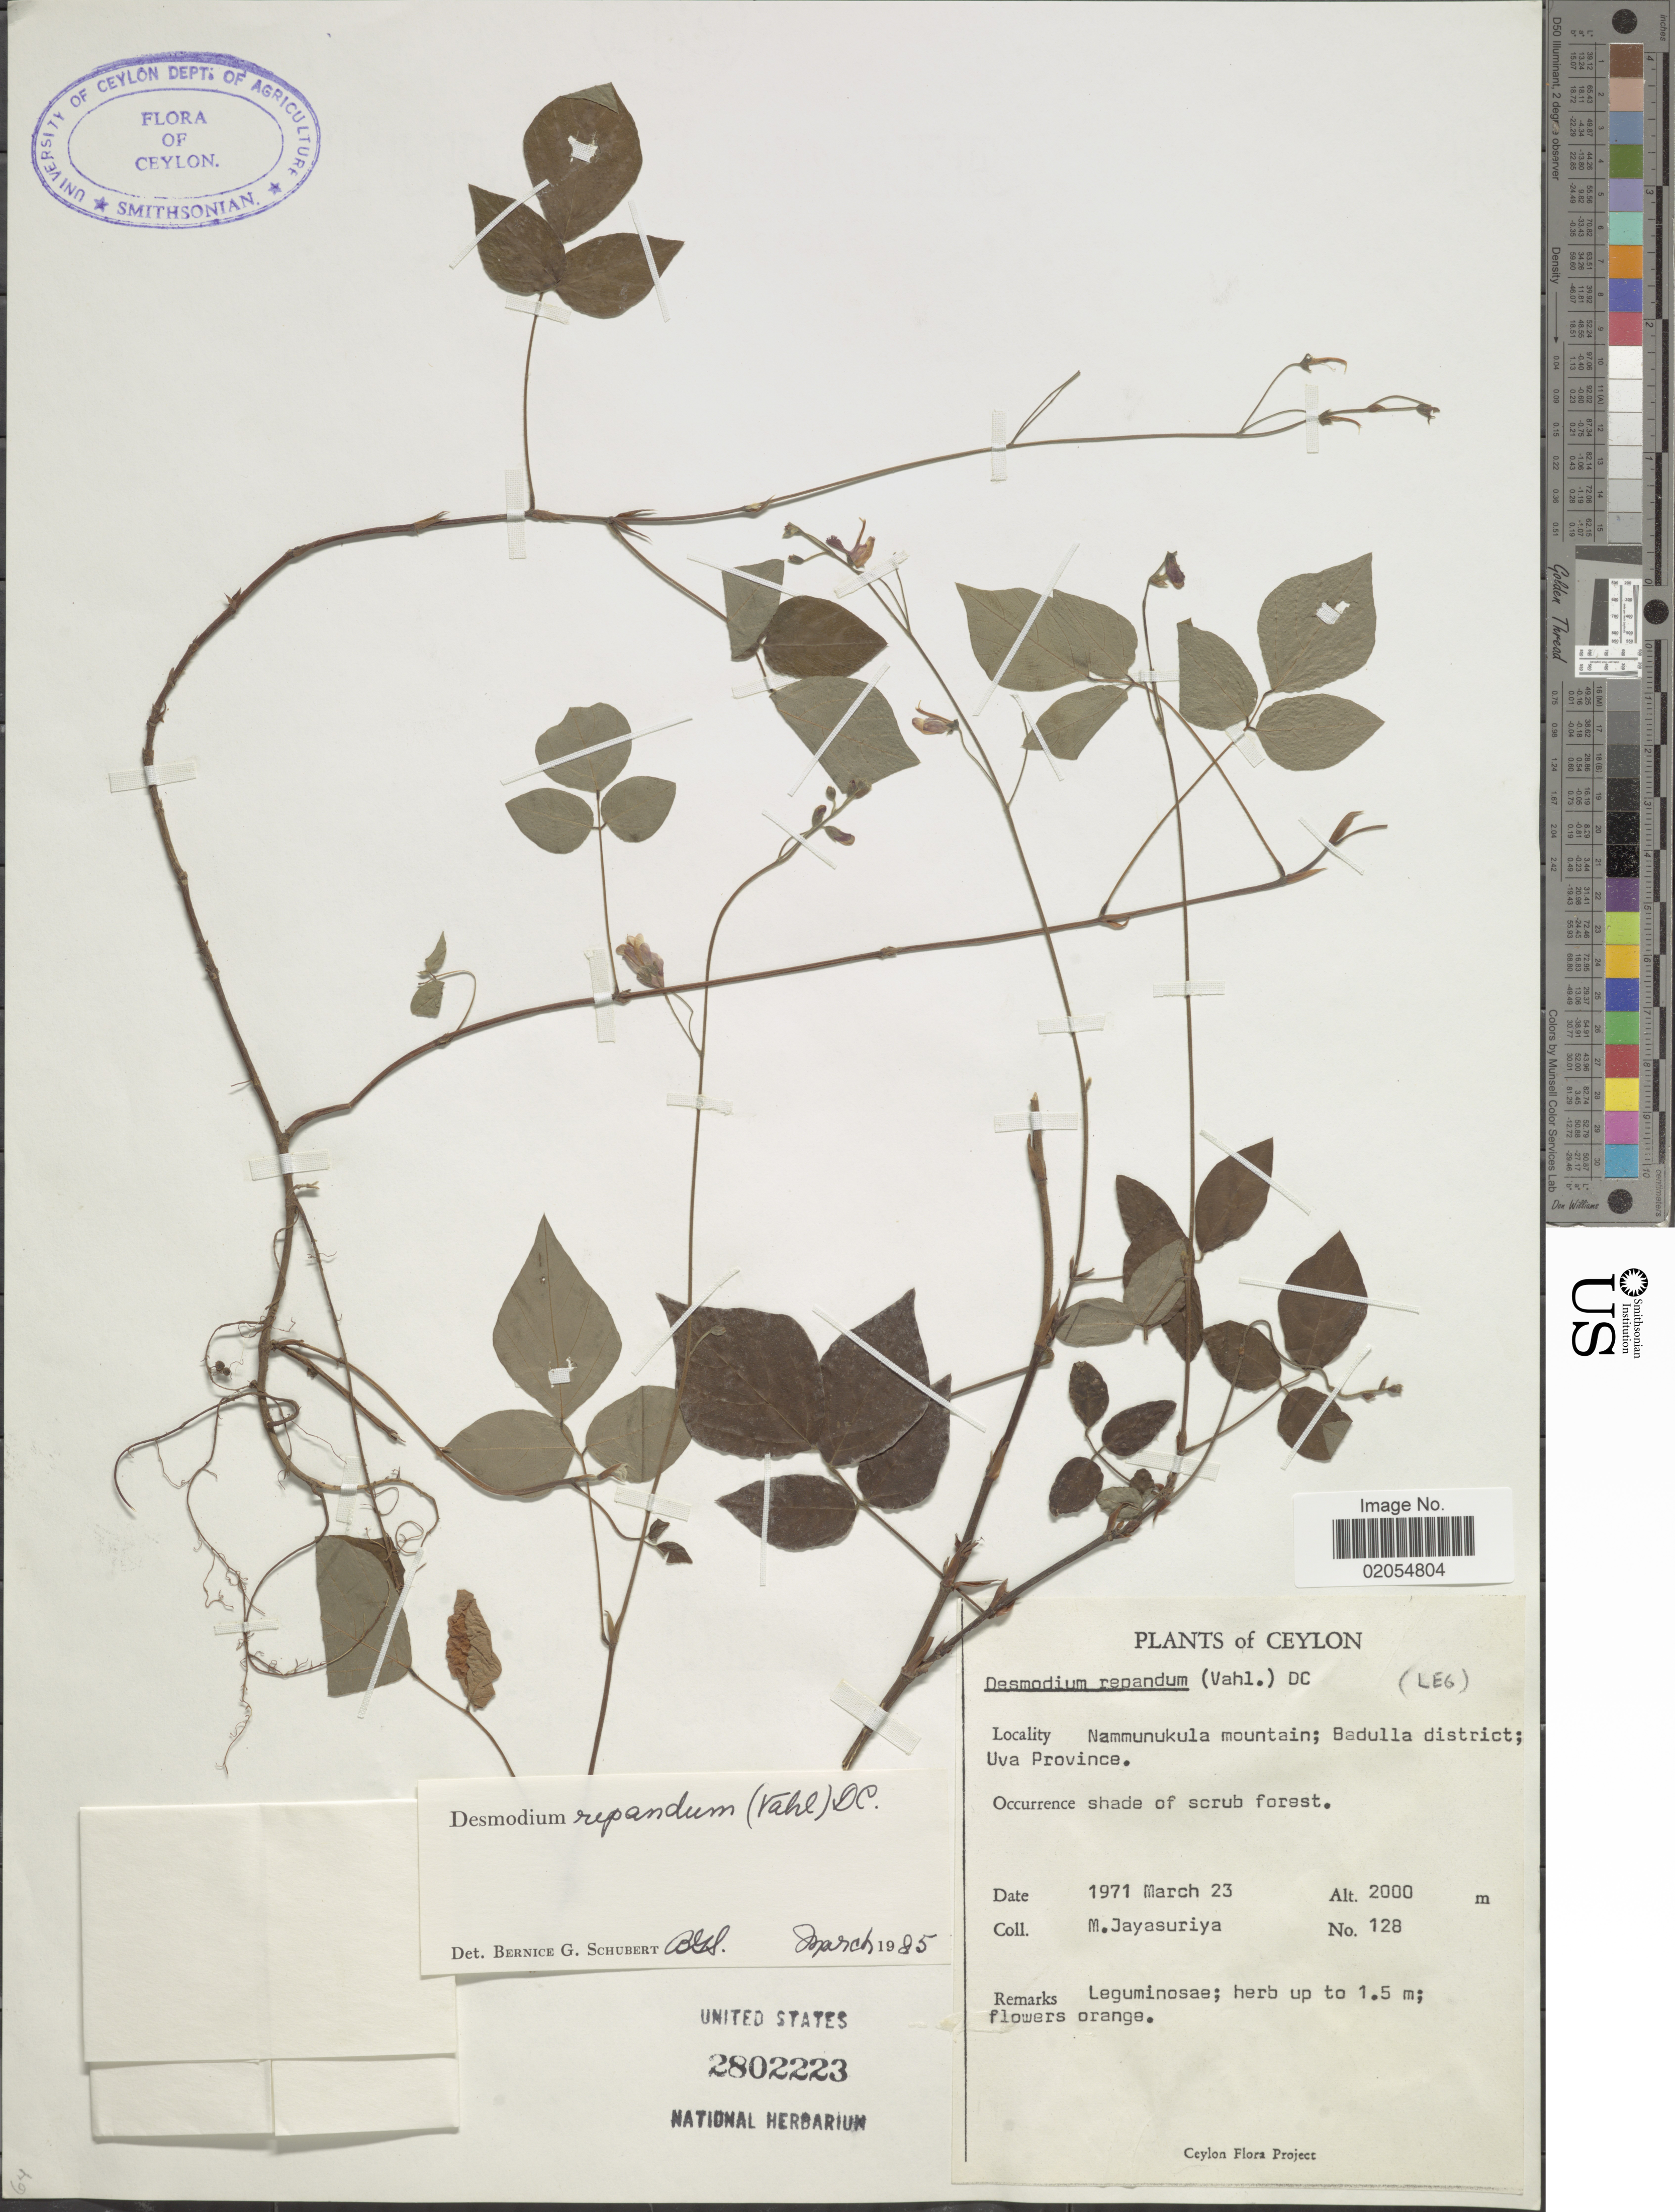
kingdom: Plantae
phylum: Tracheophyta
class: Magnoliopsida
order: Fabales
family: Fabaceae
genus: Hylodesmum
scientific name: Hylodesmum repandum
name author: (Vahl) H. Ohashi & R.R. Mill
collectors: M. Jayasuriya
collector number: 128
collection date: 1971-03-23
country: Sri Lanka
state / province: Uva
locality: Nammunukula mountain; Badulla district; Uva Province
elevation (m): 2000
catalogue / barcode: US 2802223